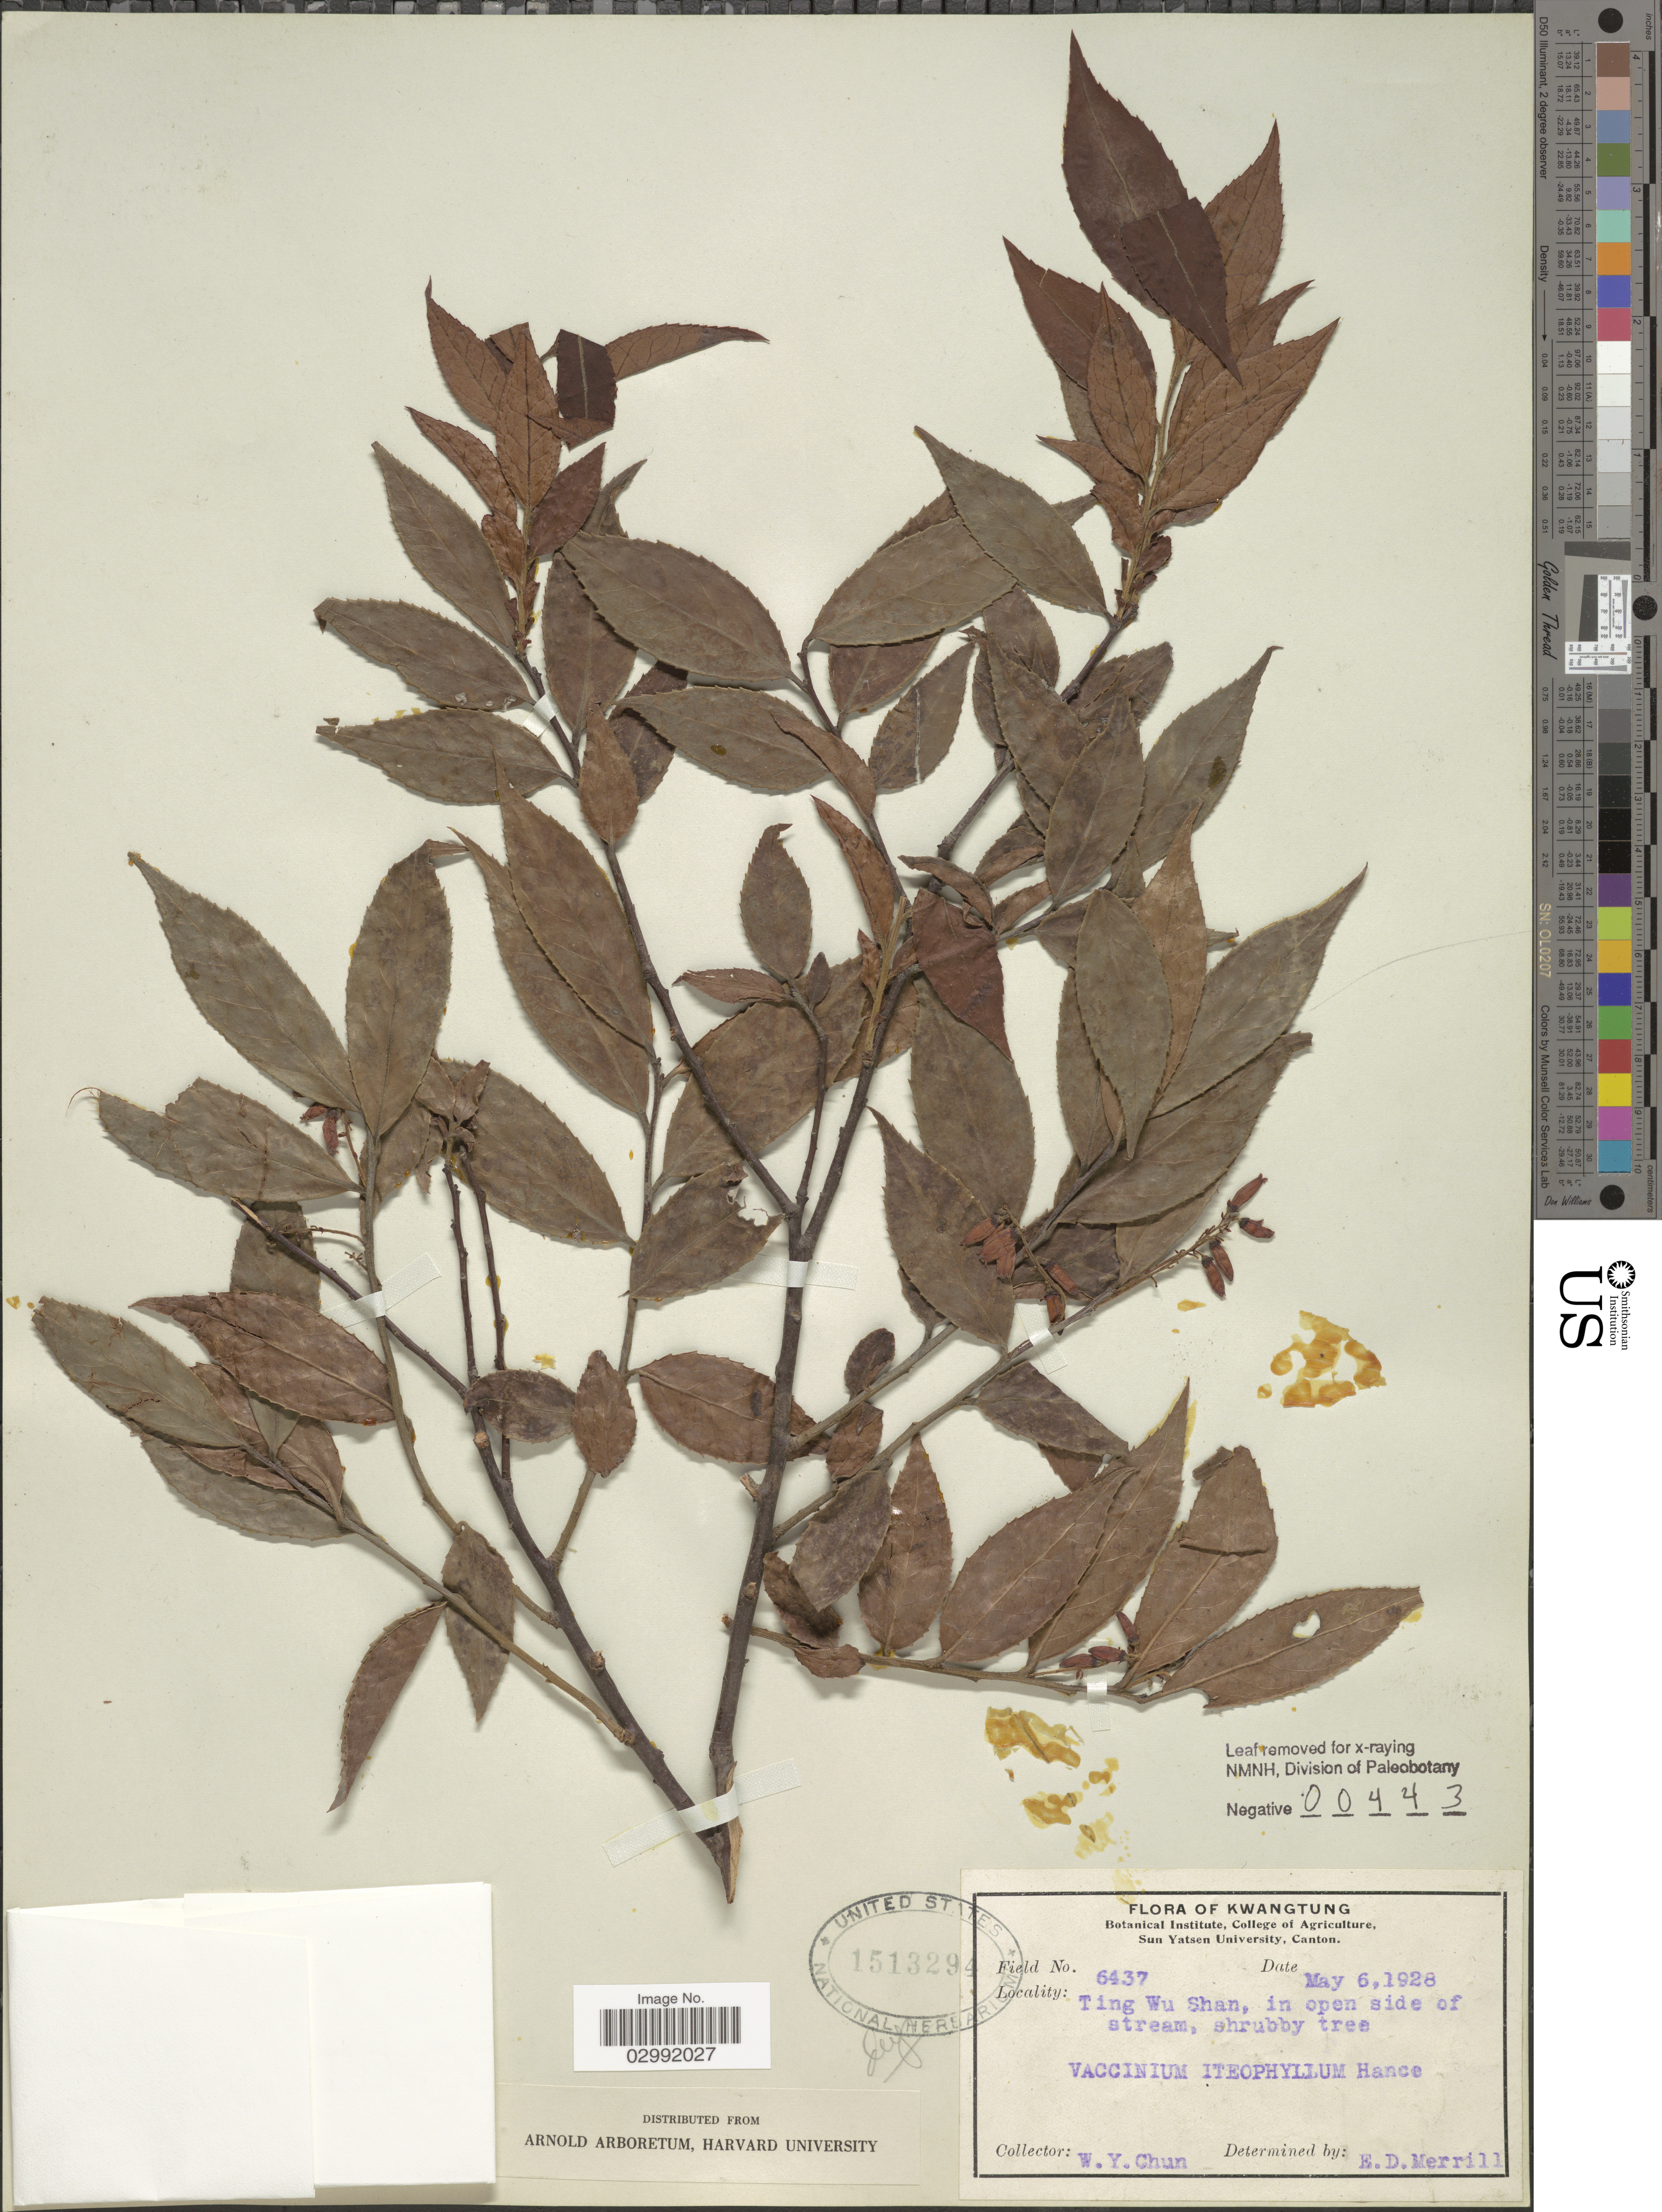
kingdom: Plantae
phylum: Tracheophyta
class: Magnoliopsida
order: Ericales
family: Ericaceae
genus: Vaccinium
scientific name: Vaccinium iteophyllum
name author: Hance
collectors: W. Y. Chun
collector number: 6437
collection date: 1928-05-06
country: China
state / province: Guangdong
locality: Ting Wu Shan. Kwangtung.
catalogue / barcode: US 1513294